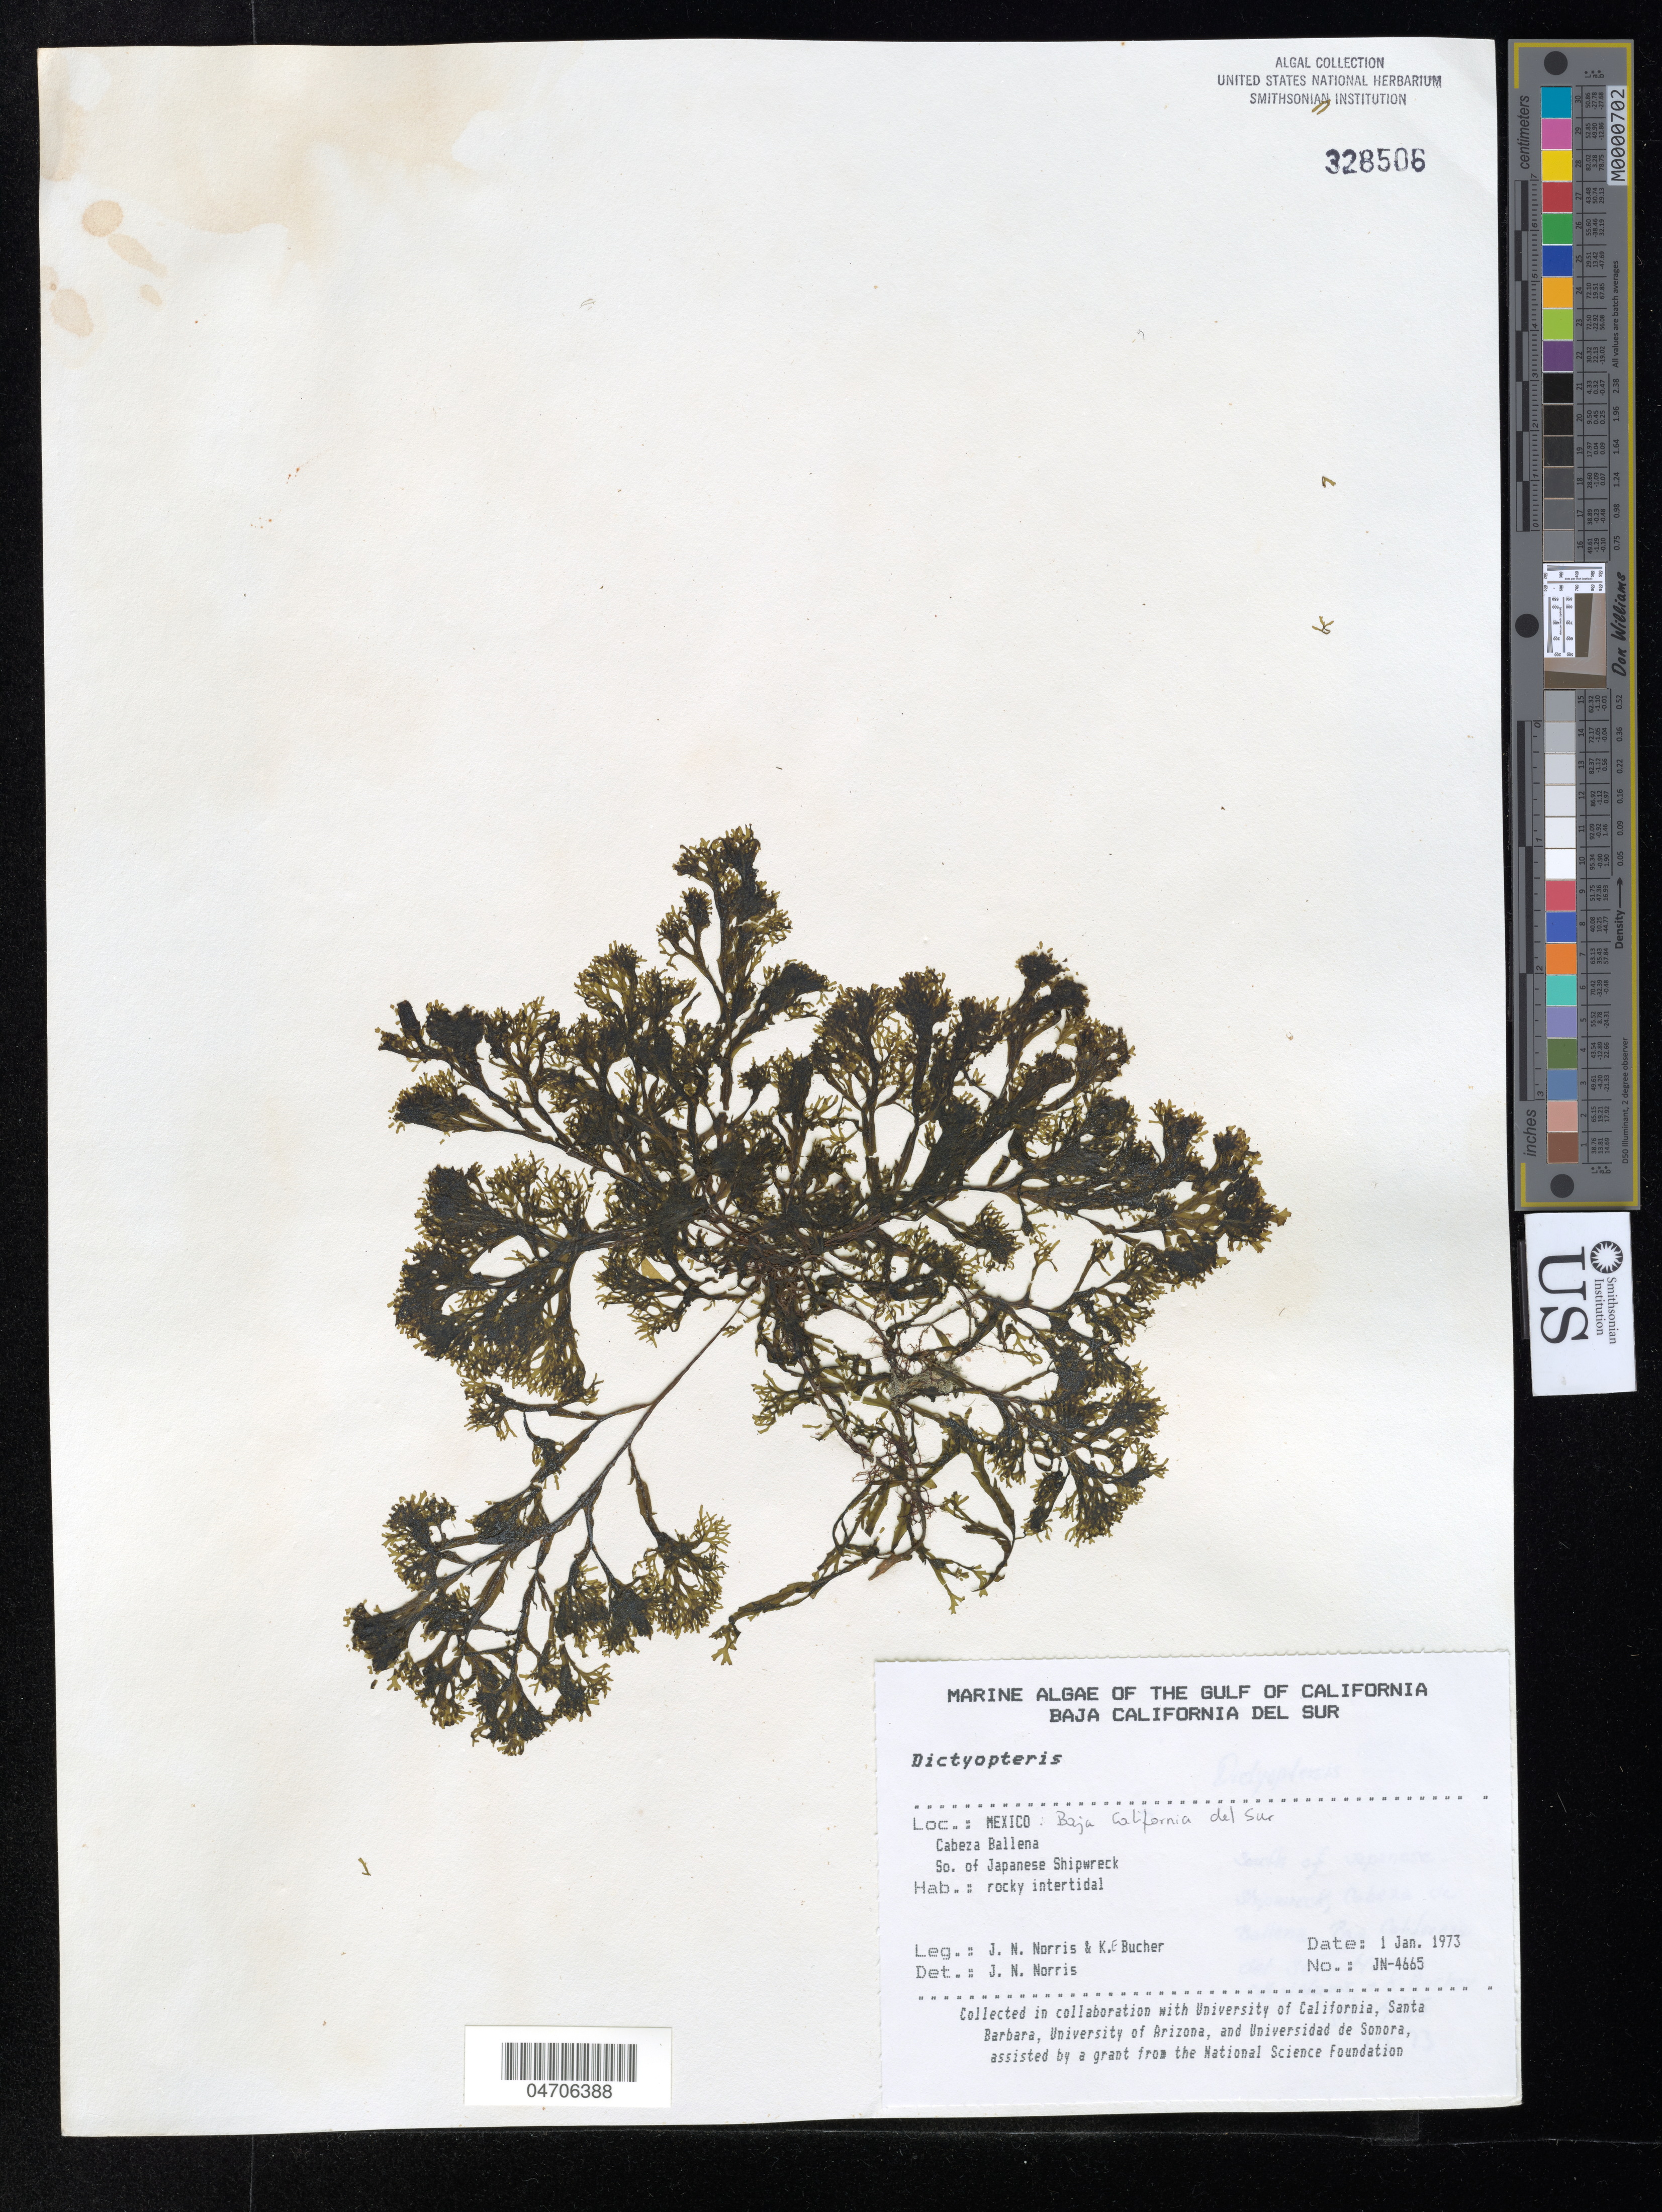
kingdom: Chromista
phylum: Ochrophyta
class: Phaeophyceae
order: Dictyotales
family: Dictyotaceae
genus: Dictyopteris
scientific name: Dictyopteris sp.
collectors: J. Norris & K. E. Bucher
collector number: JN-4665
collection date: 1973-01-01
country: Mexico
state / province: Baja California Sur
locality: The Gulf of California. Baja California del Sur. Cabeza Ballena. So. of Japanese Shipwreck.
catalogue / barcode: US 328506